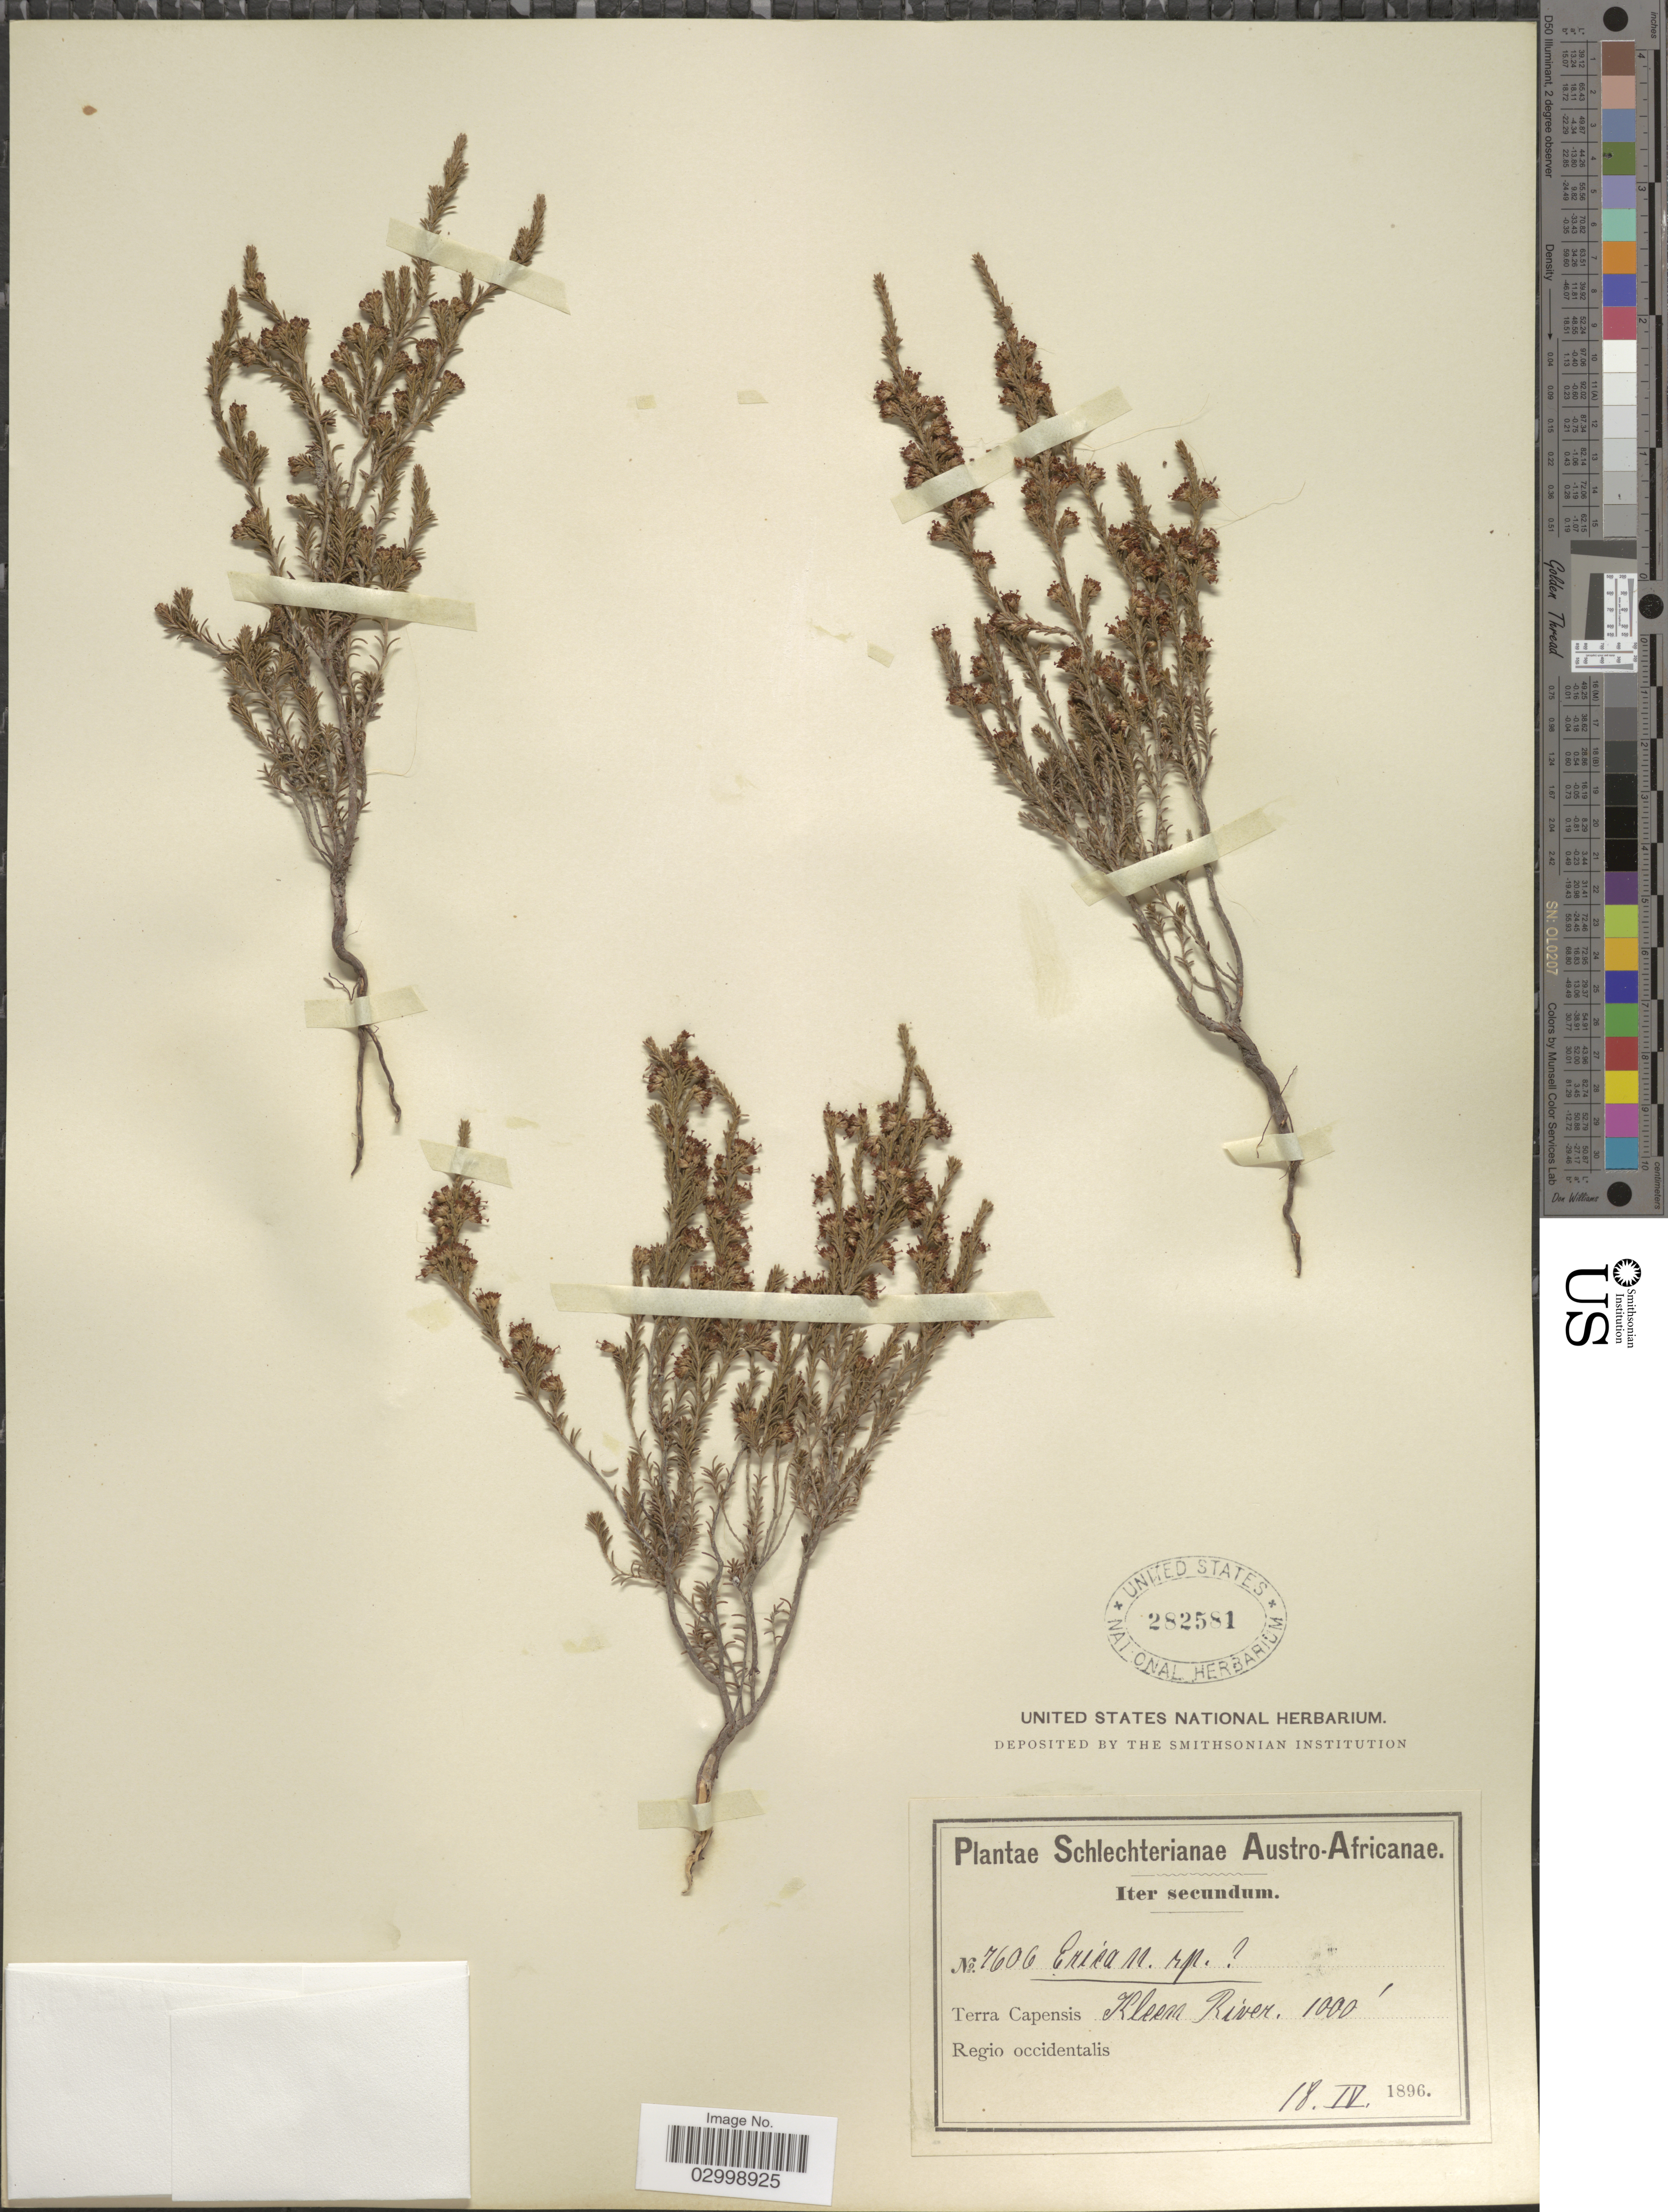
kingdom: Plantae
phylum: Tracheophyta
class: Magnoliopsida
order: Ericales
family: Ericaceae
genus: Erica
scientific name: Erica sp.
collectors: Schlechter, --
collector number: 7606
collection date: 1896-04-18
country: South Africa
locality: Austro-Africanae, Terra Capensis, Kleem River, Regio occidentalis.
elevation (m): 305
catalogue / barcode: US 282581